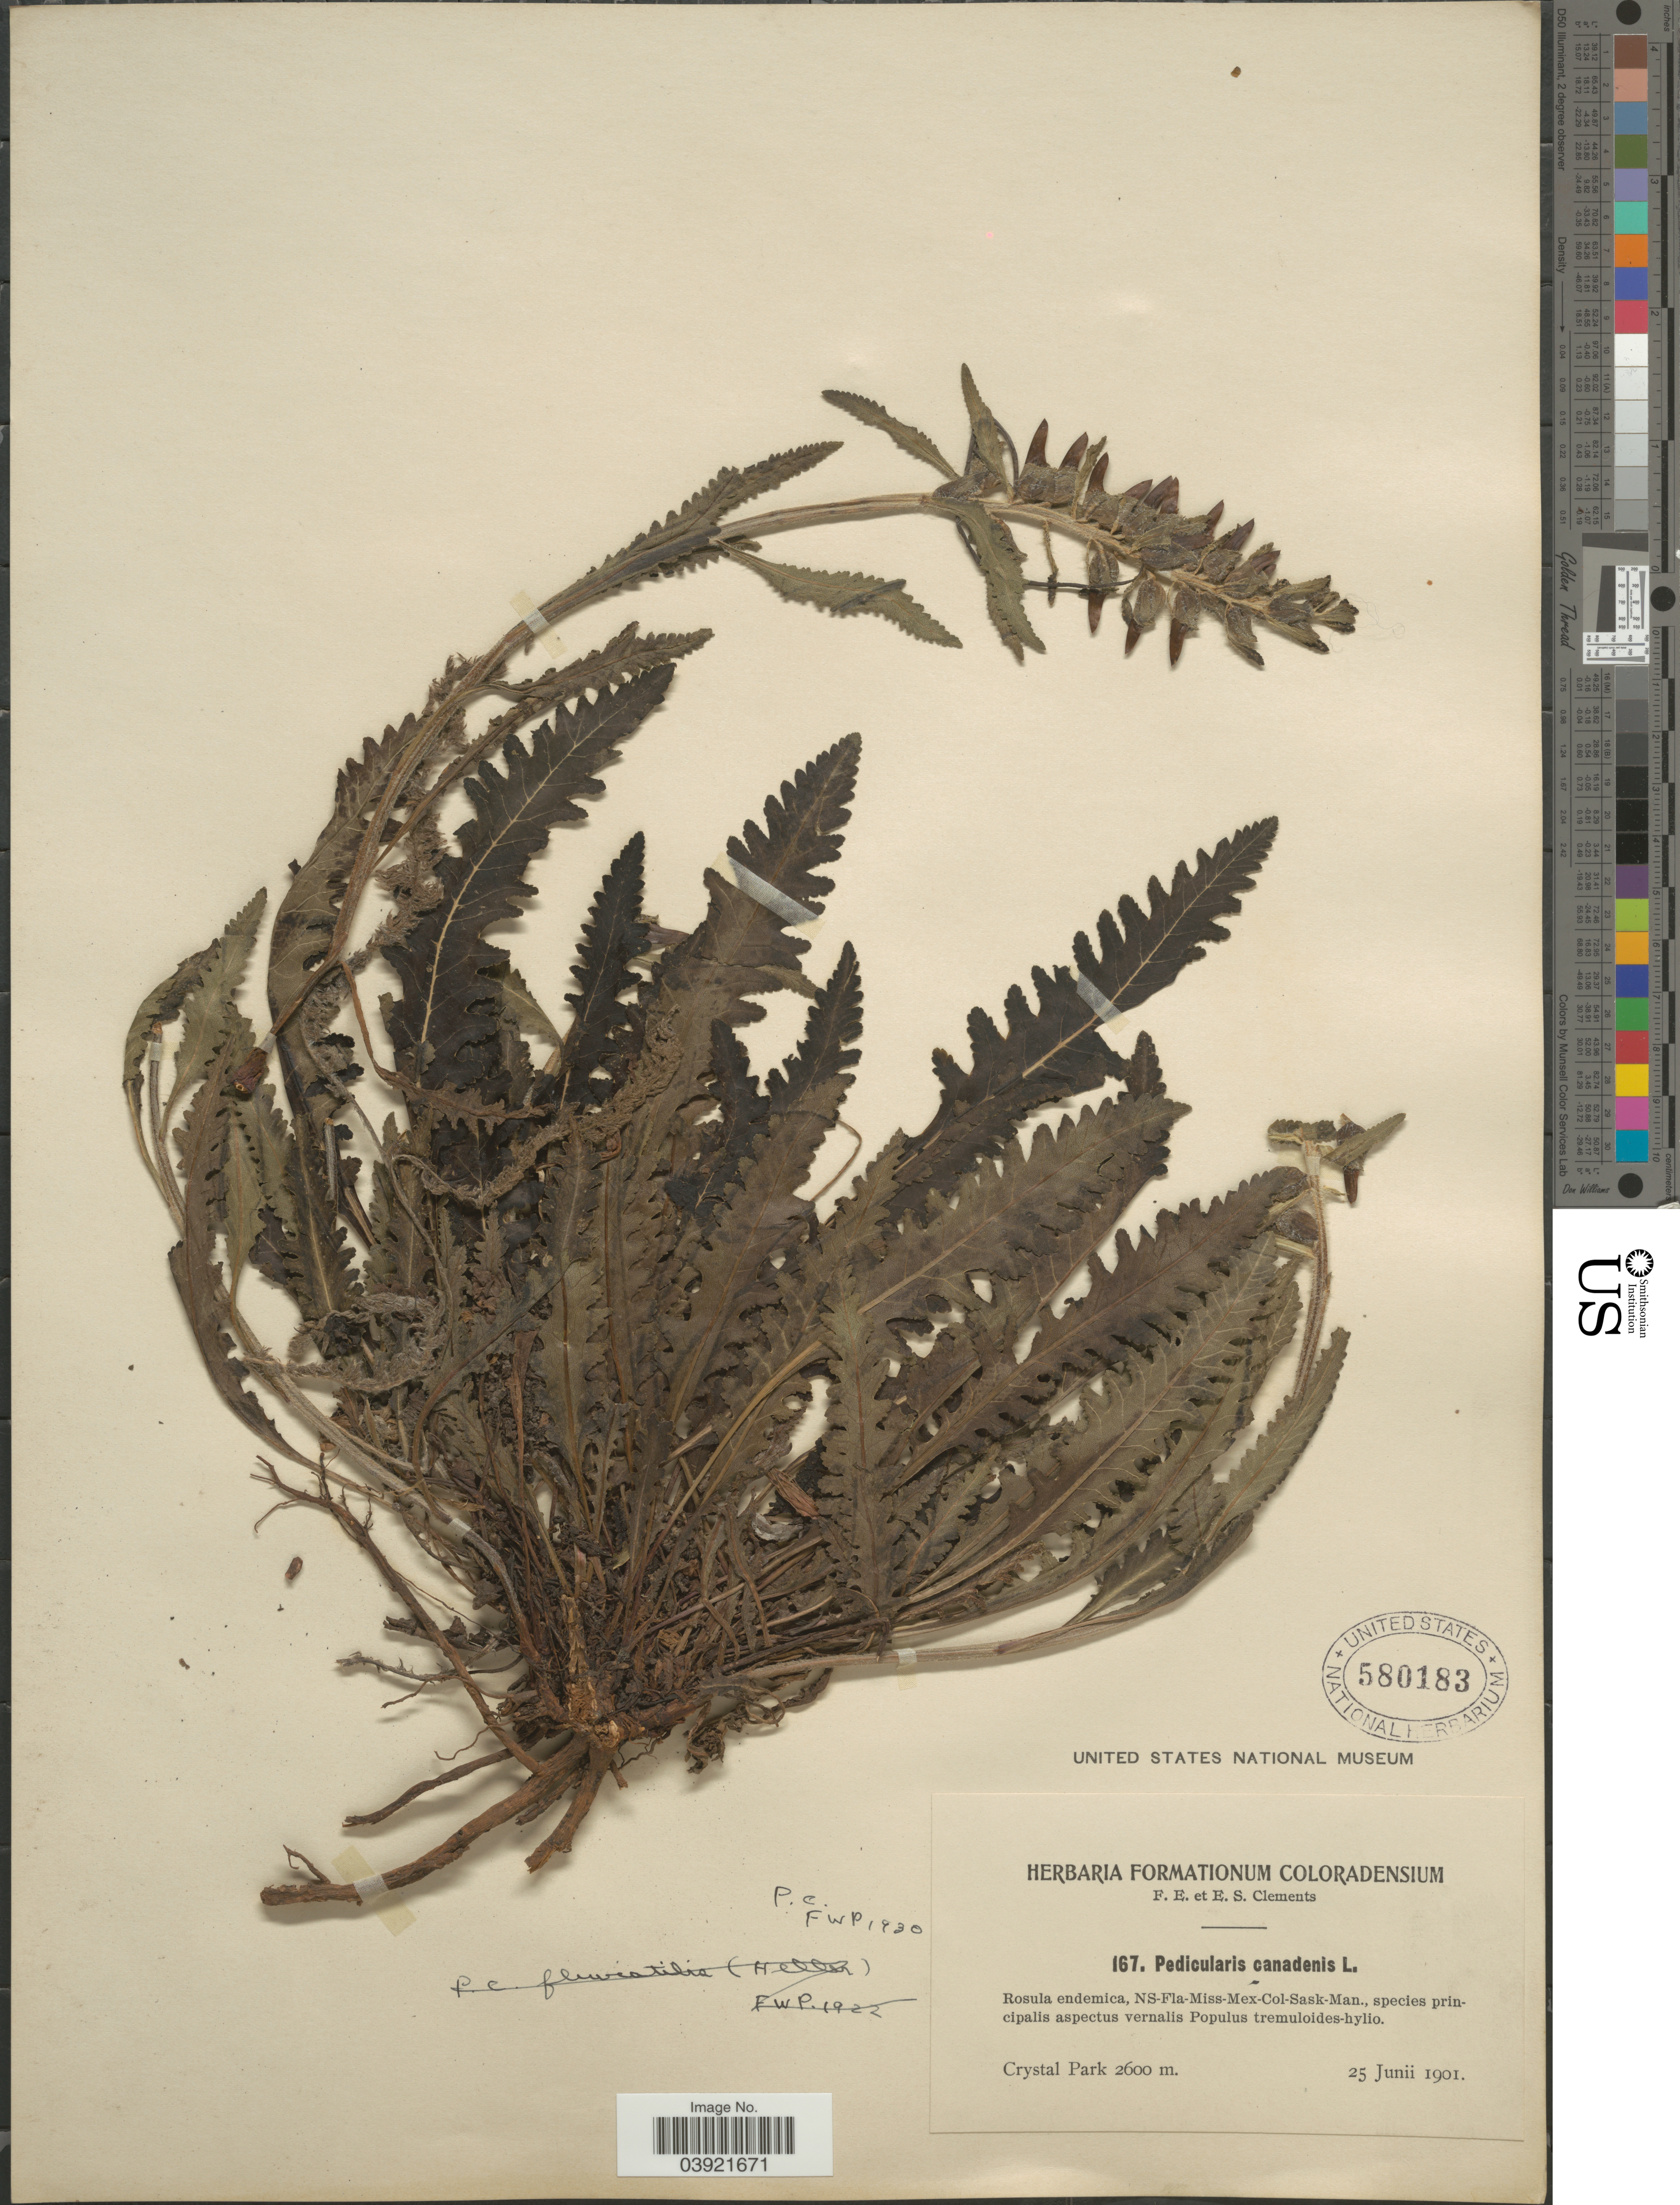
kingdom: Plantae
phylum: Tracheophyta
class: Magnoliopsida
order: Lamiales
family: Orobanchaceae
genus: Pedicularis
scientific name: Pedicularis canadensis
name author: L.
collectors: F. E. Clements & E. S. Clements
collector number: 167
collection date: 1901-06-25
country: United States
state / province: Colorado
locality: Crystal Park.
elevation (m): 2600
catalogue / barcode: US 580183